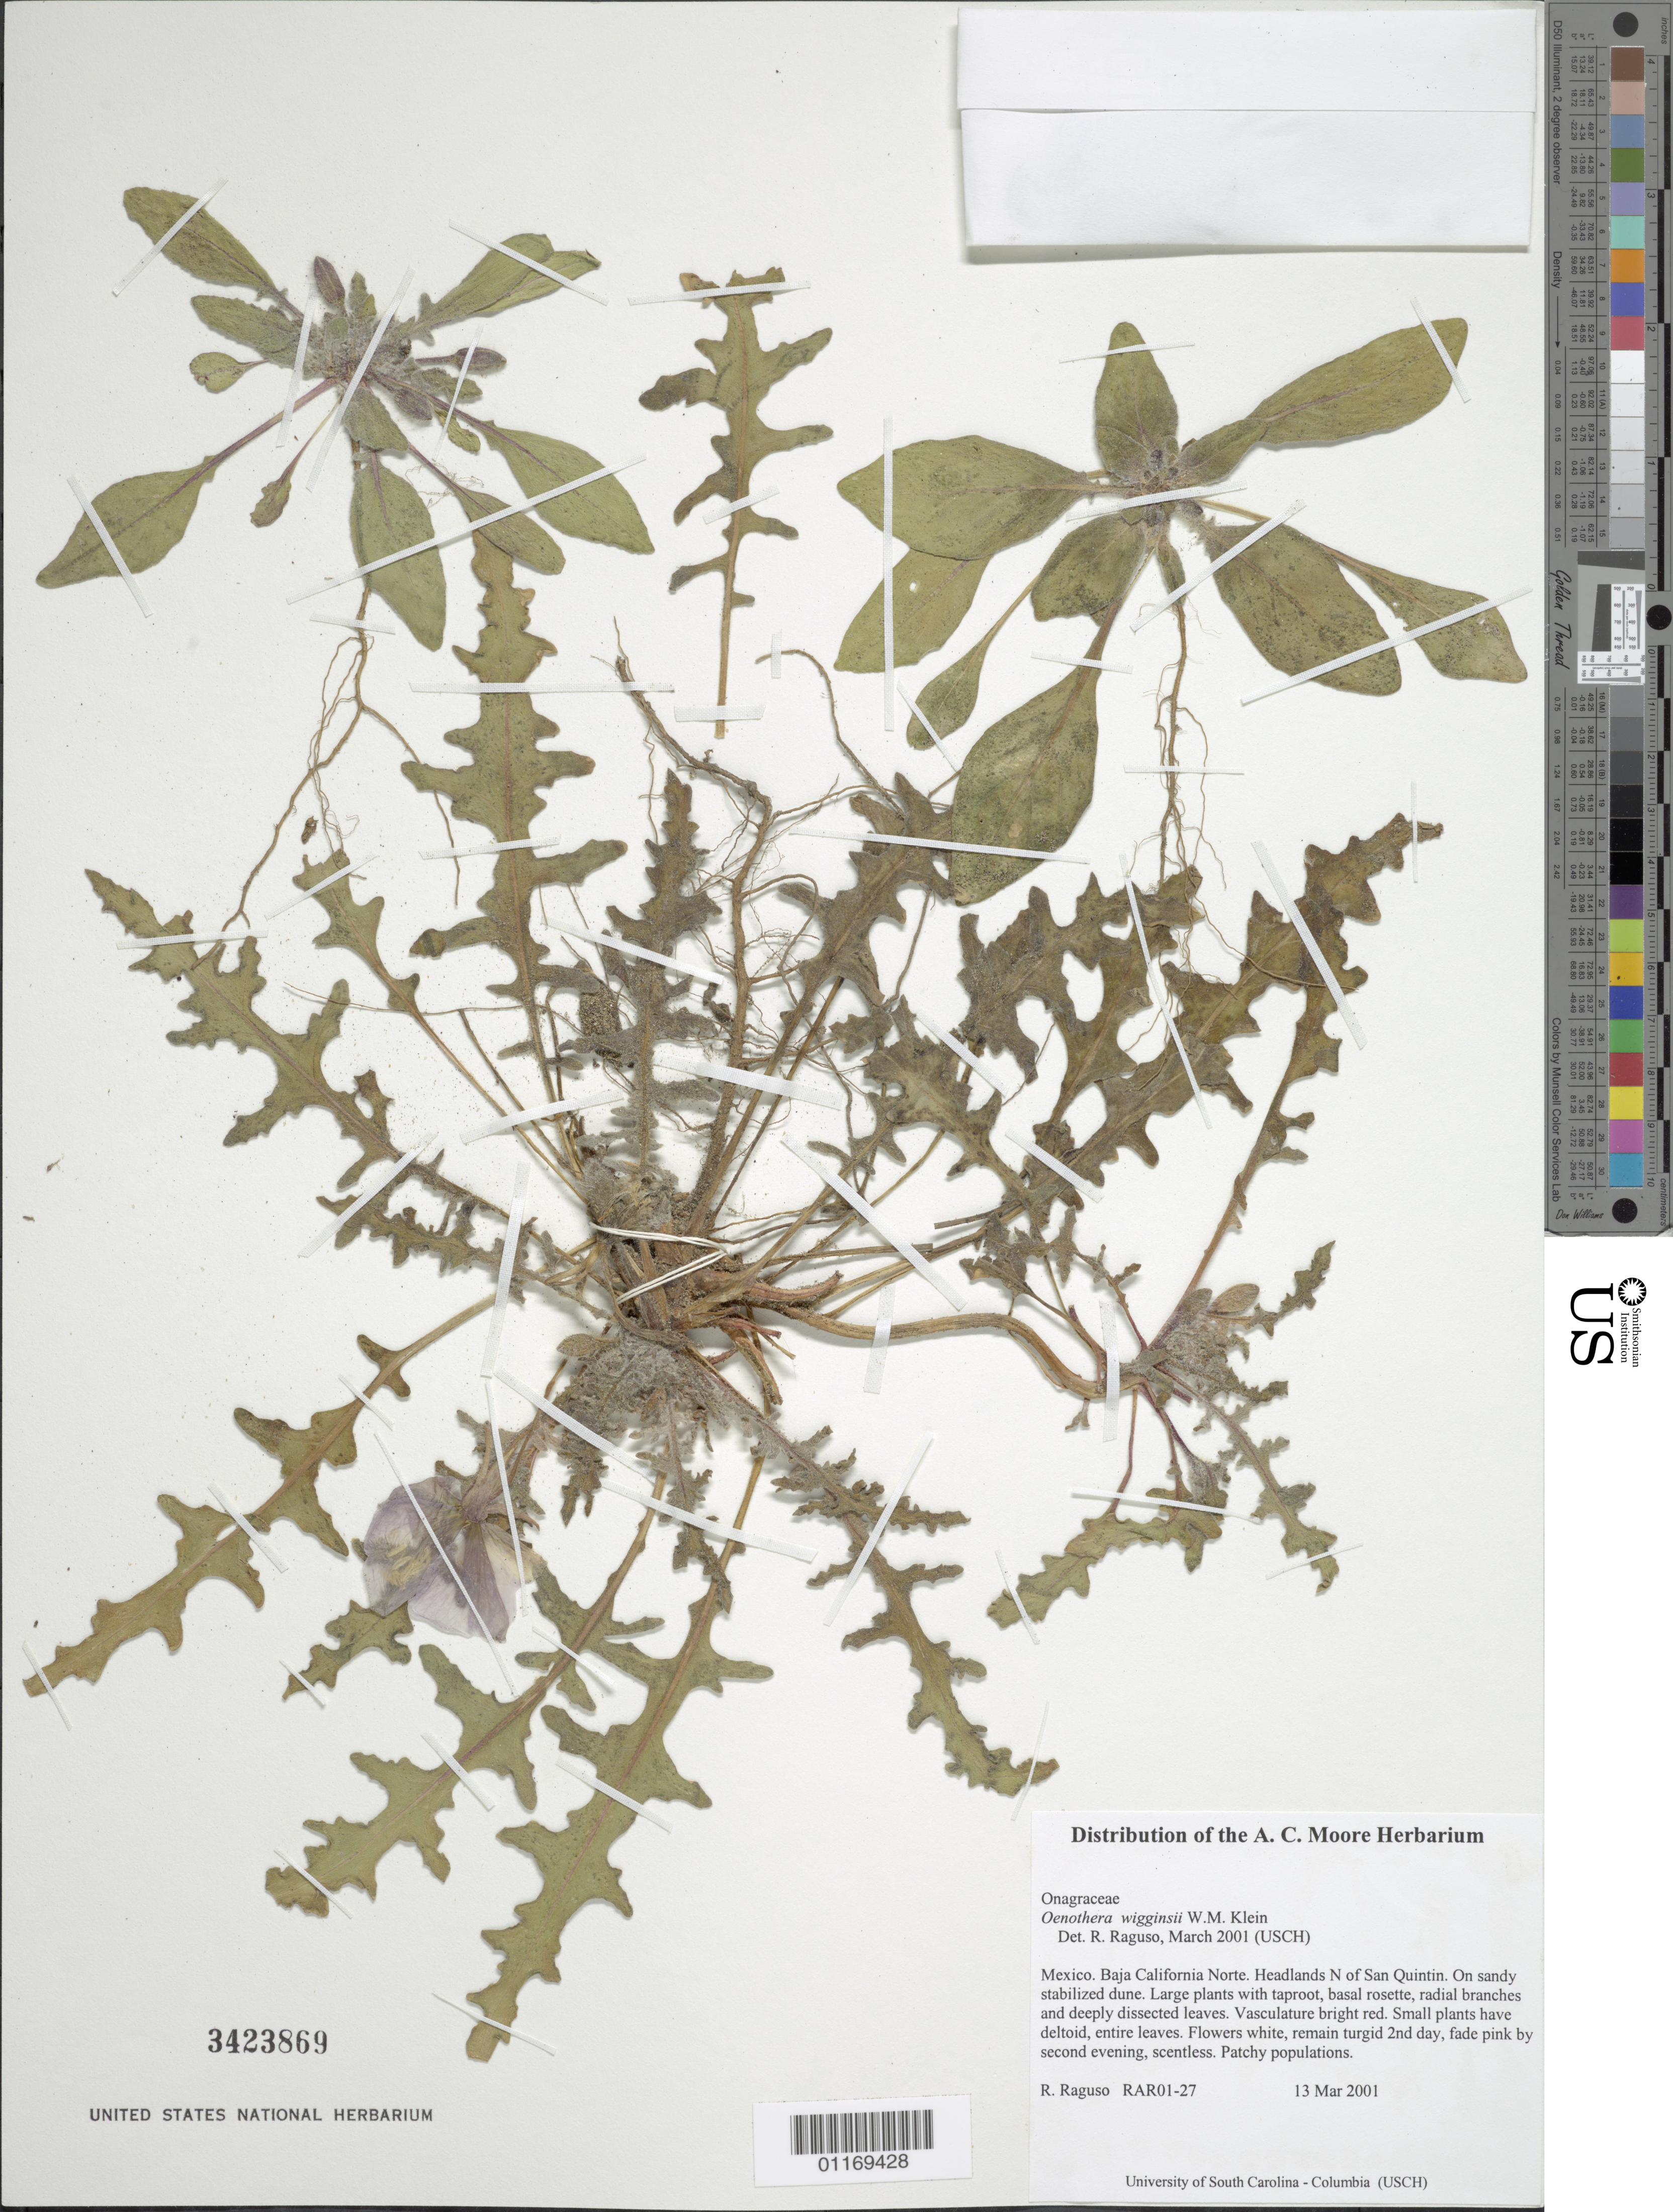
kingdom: Plantae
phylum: Tracheophyta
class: Magnoliopsida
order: Myrtales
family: Onagraceae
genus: Oenothera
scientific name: Oenothera wigginsii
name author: W.M. Klein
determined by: Raguso, Robert A.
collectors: R. Raguso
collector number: RAR01-27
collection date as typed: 13 Mar 2001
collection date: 2001-03-13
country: Mexico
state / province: Baja California Norte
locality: Headlands N of San Quintin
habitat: On sandy stabilized dune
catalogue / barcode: US 3423869